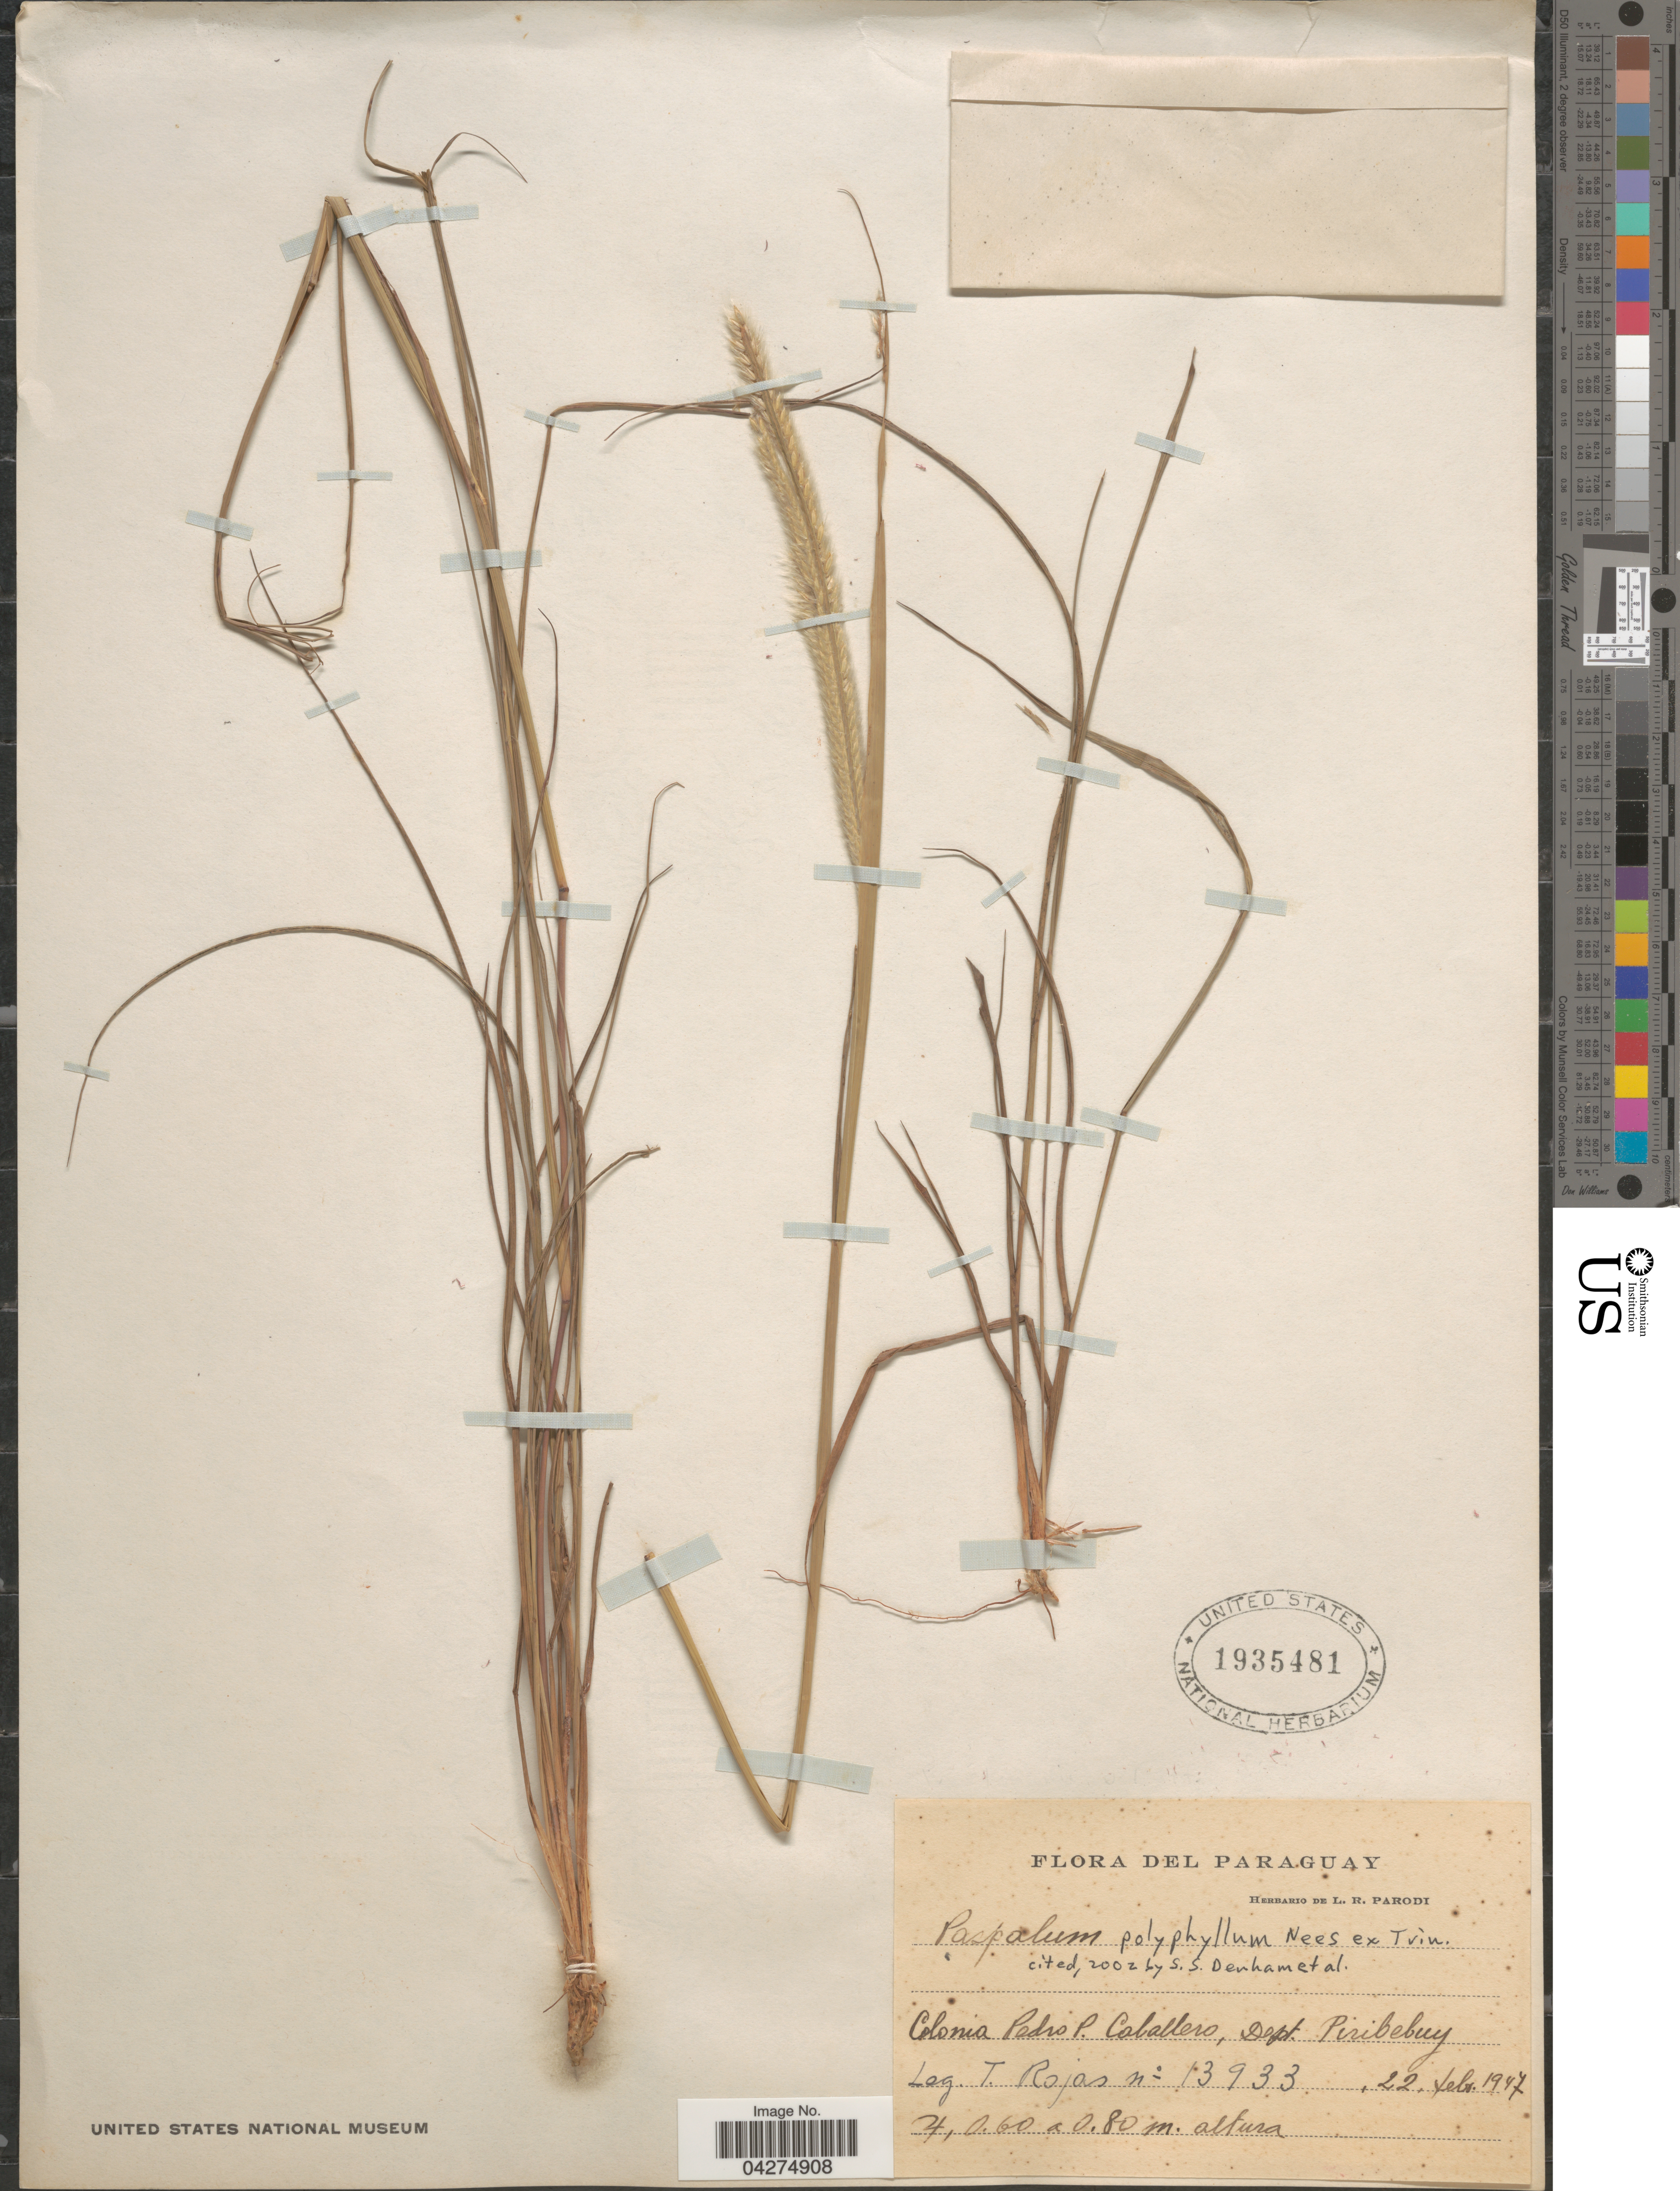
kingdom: Plantae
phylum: Tracheophyta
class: Liliopsida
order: Poales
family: Poaceae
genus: Paspalum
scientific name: Paspalum polyphyllum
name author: Nees ex Trin.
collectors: T. Rojas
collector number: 13933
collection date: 1947-02-22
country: Paraguay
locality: Colonia Pedro P. Caballero, Dept. Piribebuy.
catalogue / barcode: US 1935481